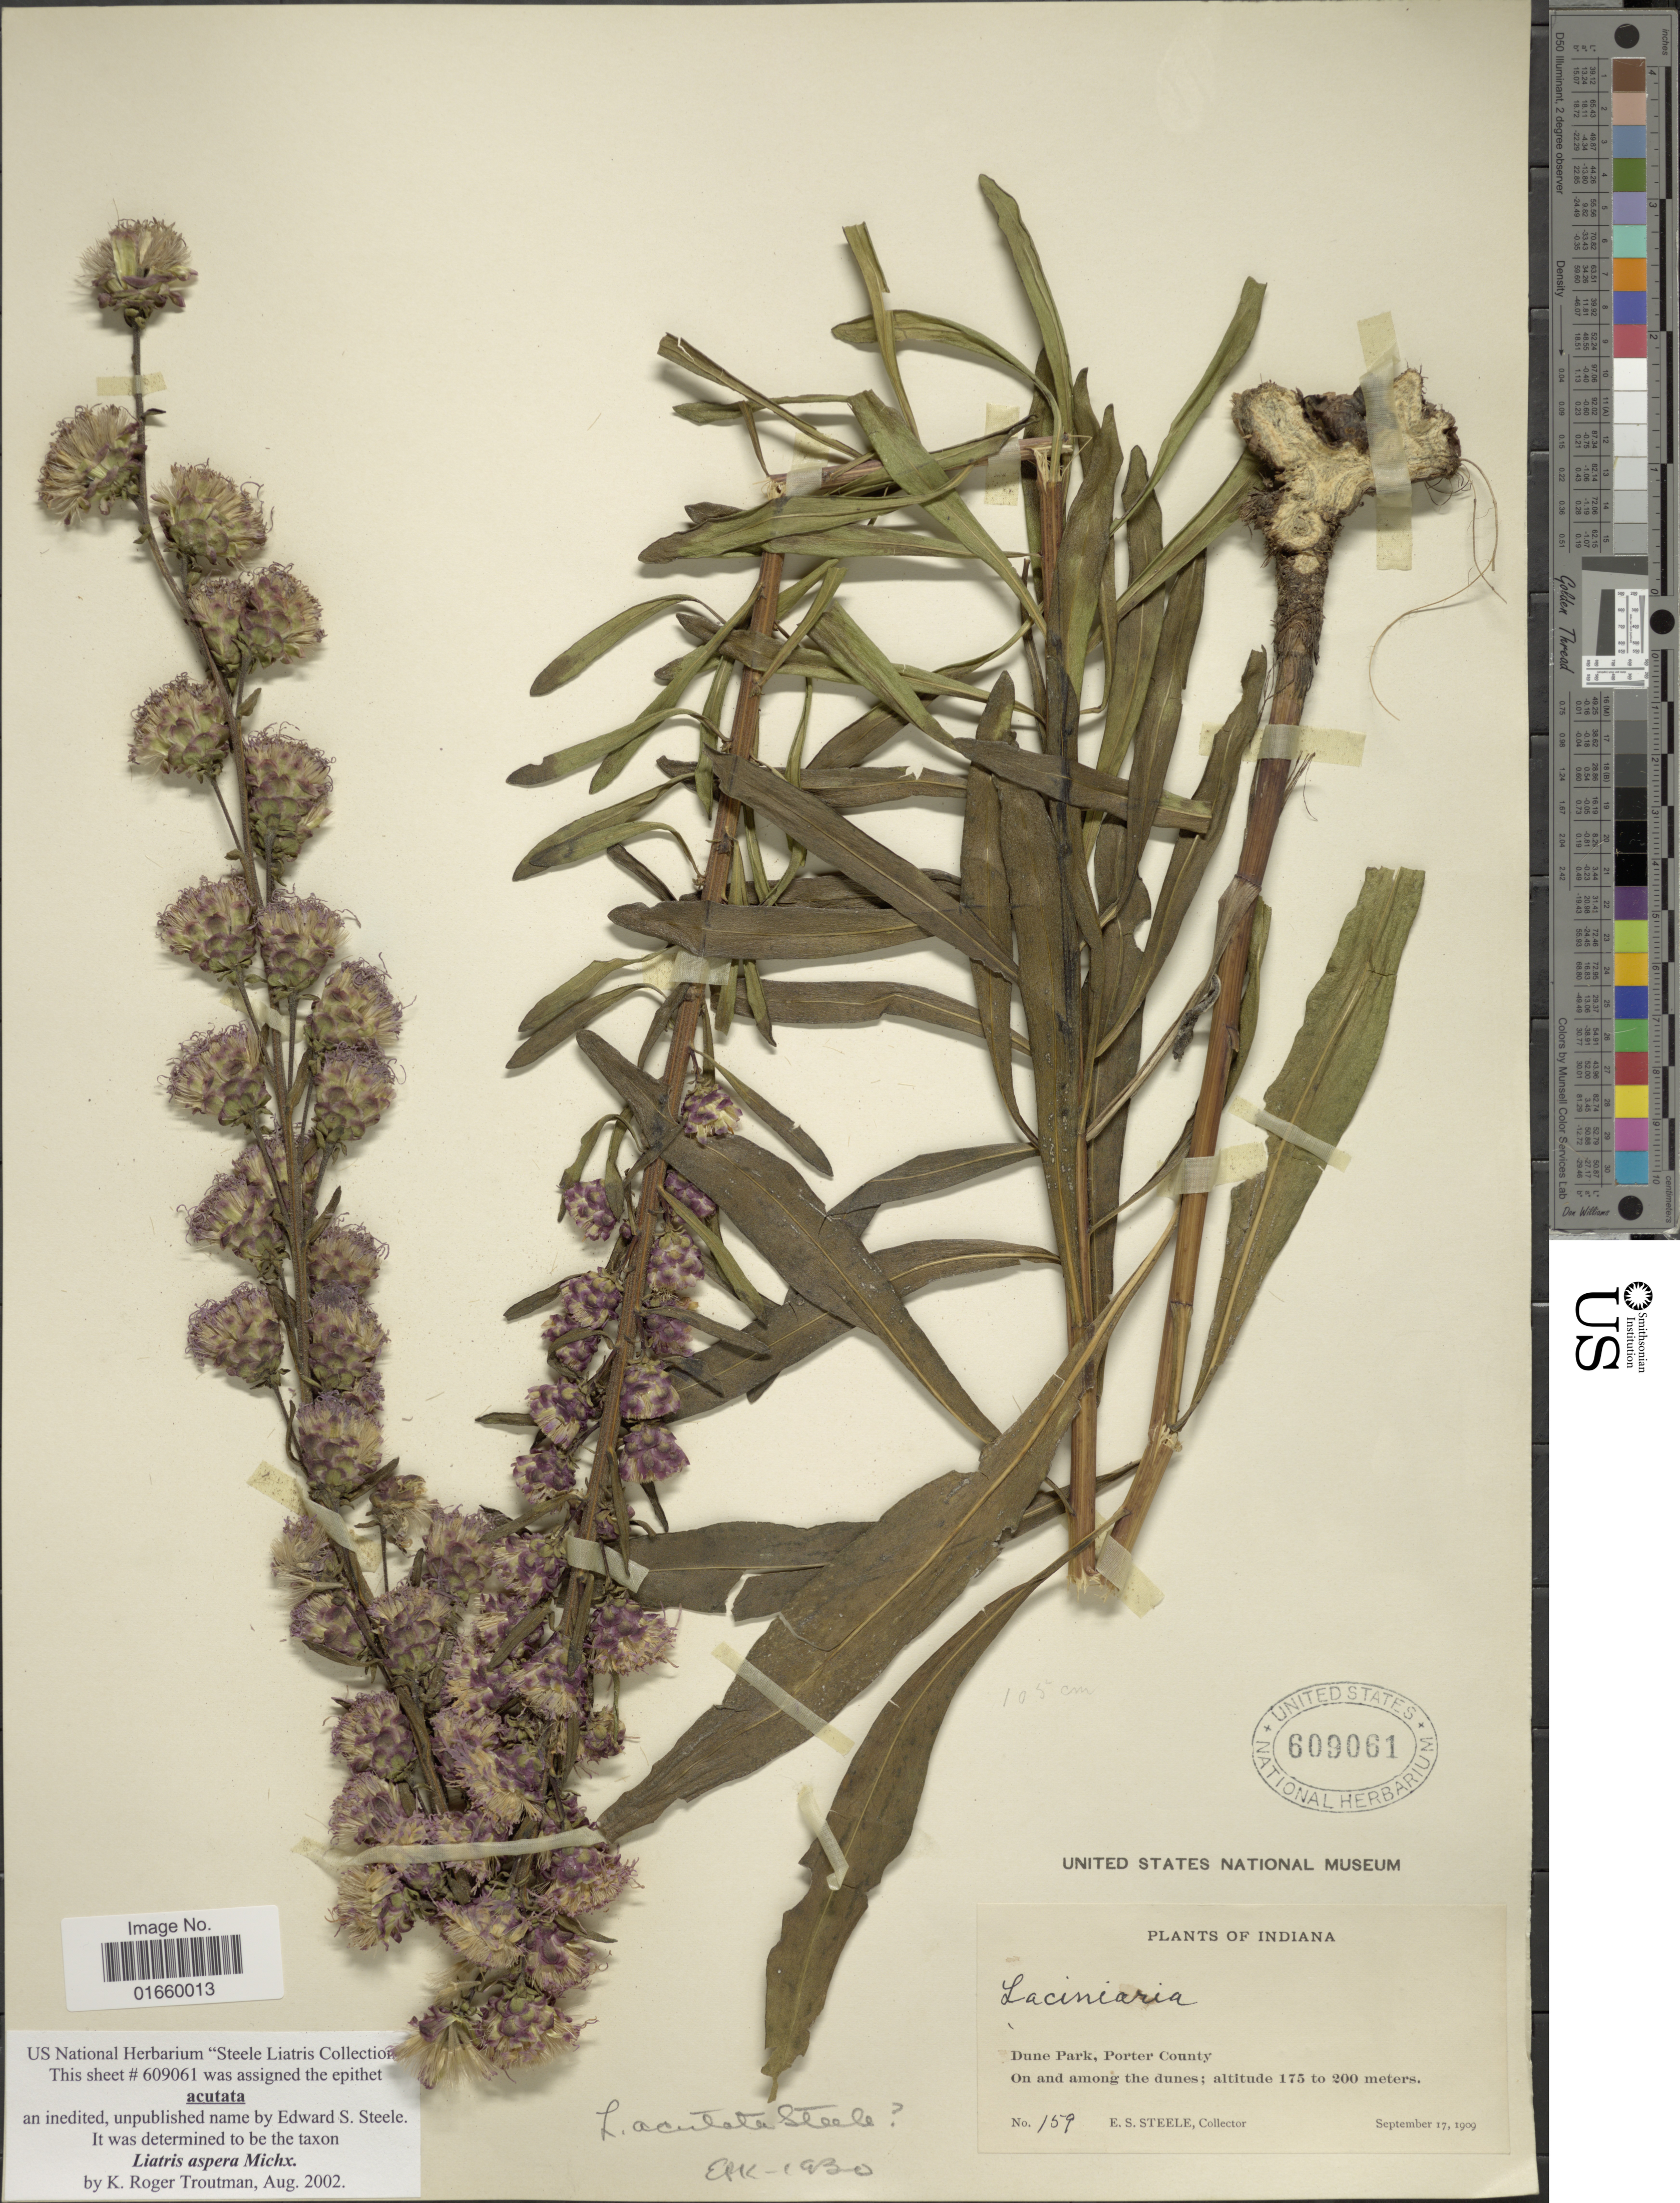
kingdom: Plantae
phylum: Tracheophyta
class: Magnoliopsida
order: Asterales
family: Asteraceae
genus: Liatris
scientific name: Liatris aspera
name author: Michx.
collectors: E. Steele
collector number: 159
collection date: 1909-09-17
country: United States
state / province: Indiana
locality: Dune Park, Porter county, on and among the dunes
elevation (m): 175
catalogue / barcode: US 609061